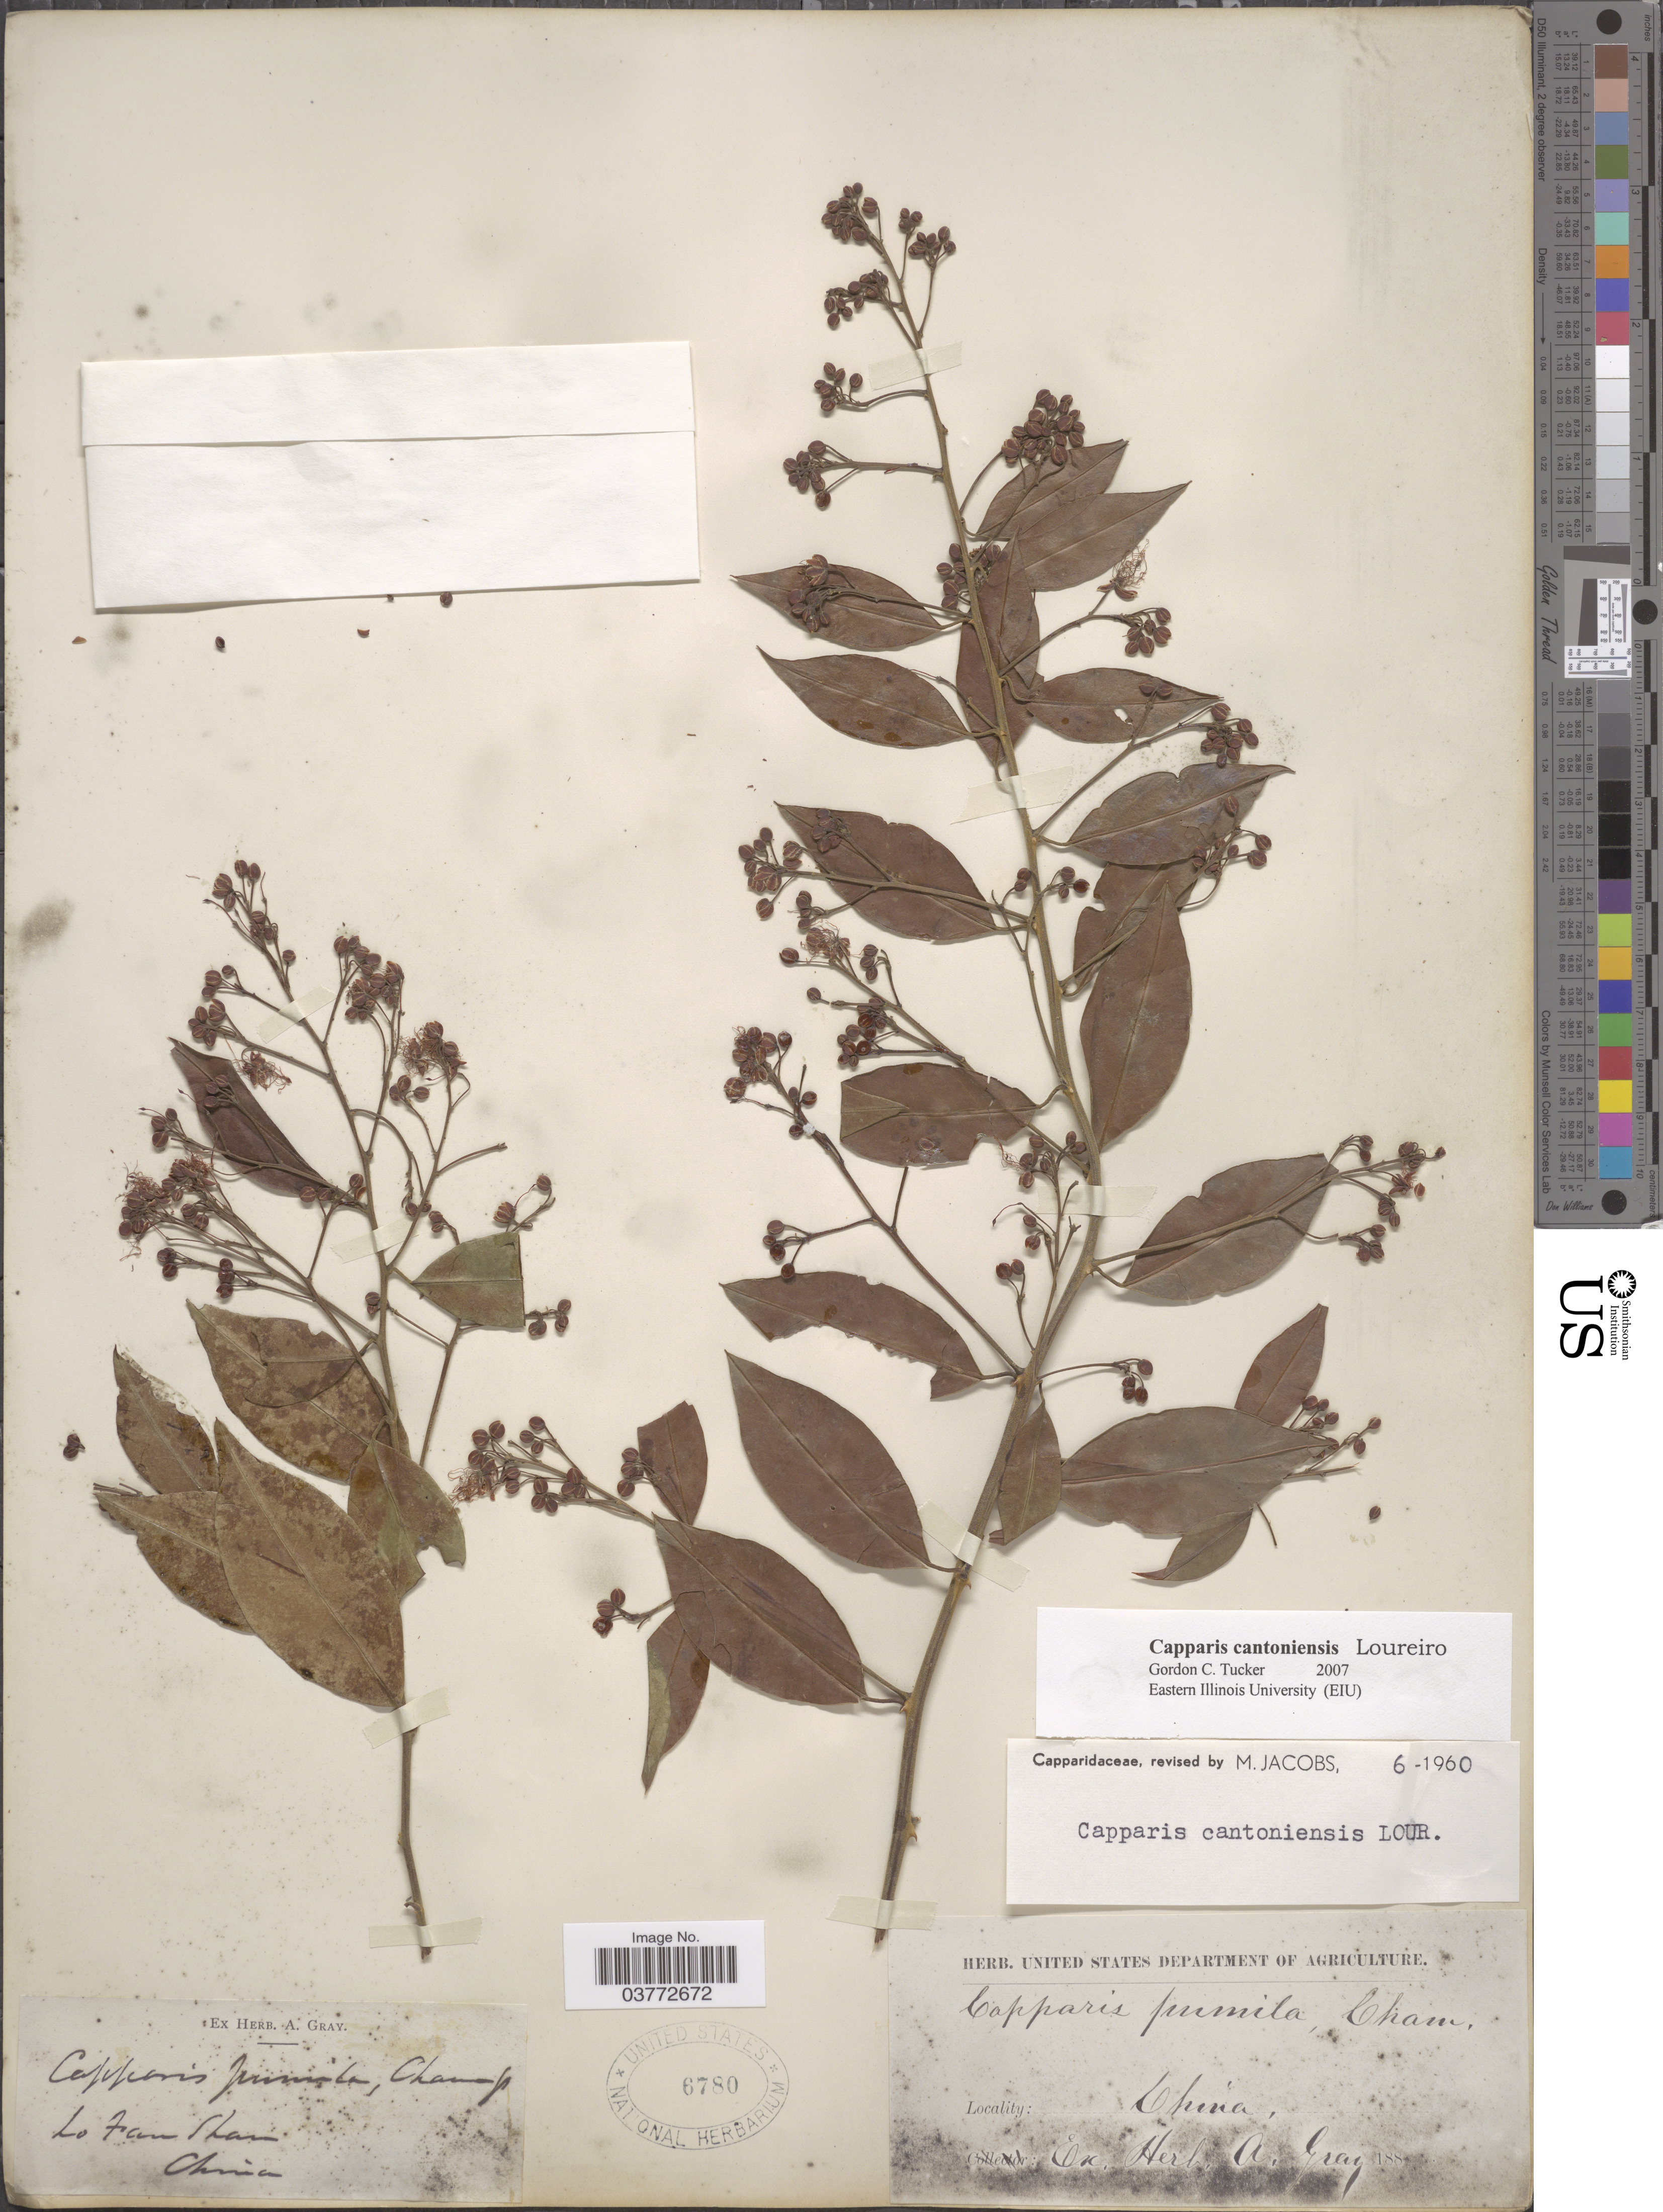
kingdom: Plantae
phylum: Tracheophyta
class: Magnoliopsida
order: Brassicales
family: Capparaceae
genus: Capparis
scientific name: Capparis cantoniensis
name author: Lour.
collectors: ex Herb. A. Gray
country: China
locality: Lo Fau Shan.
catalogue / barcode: US 6780